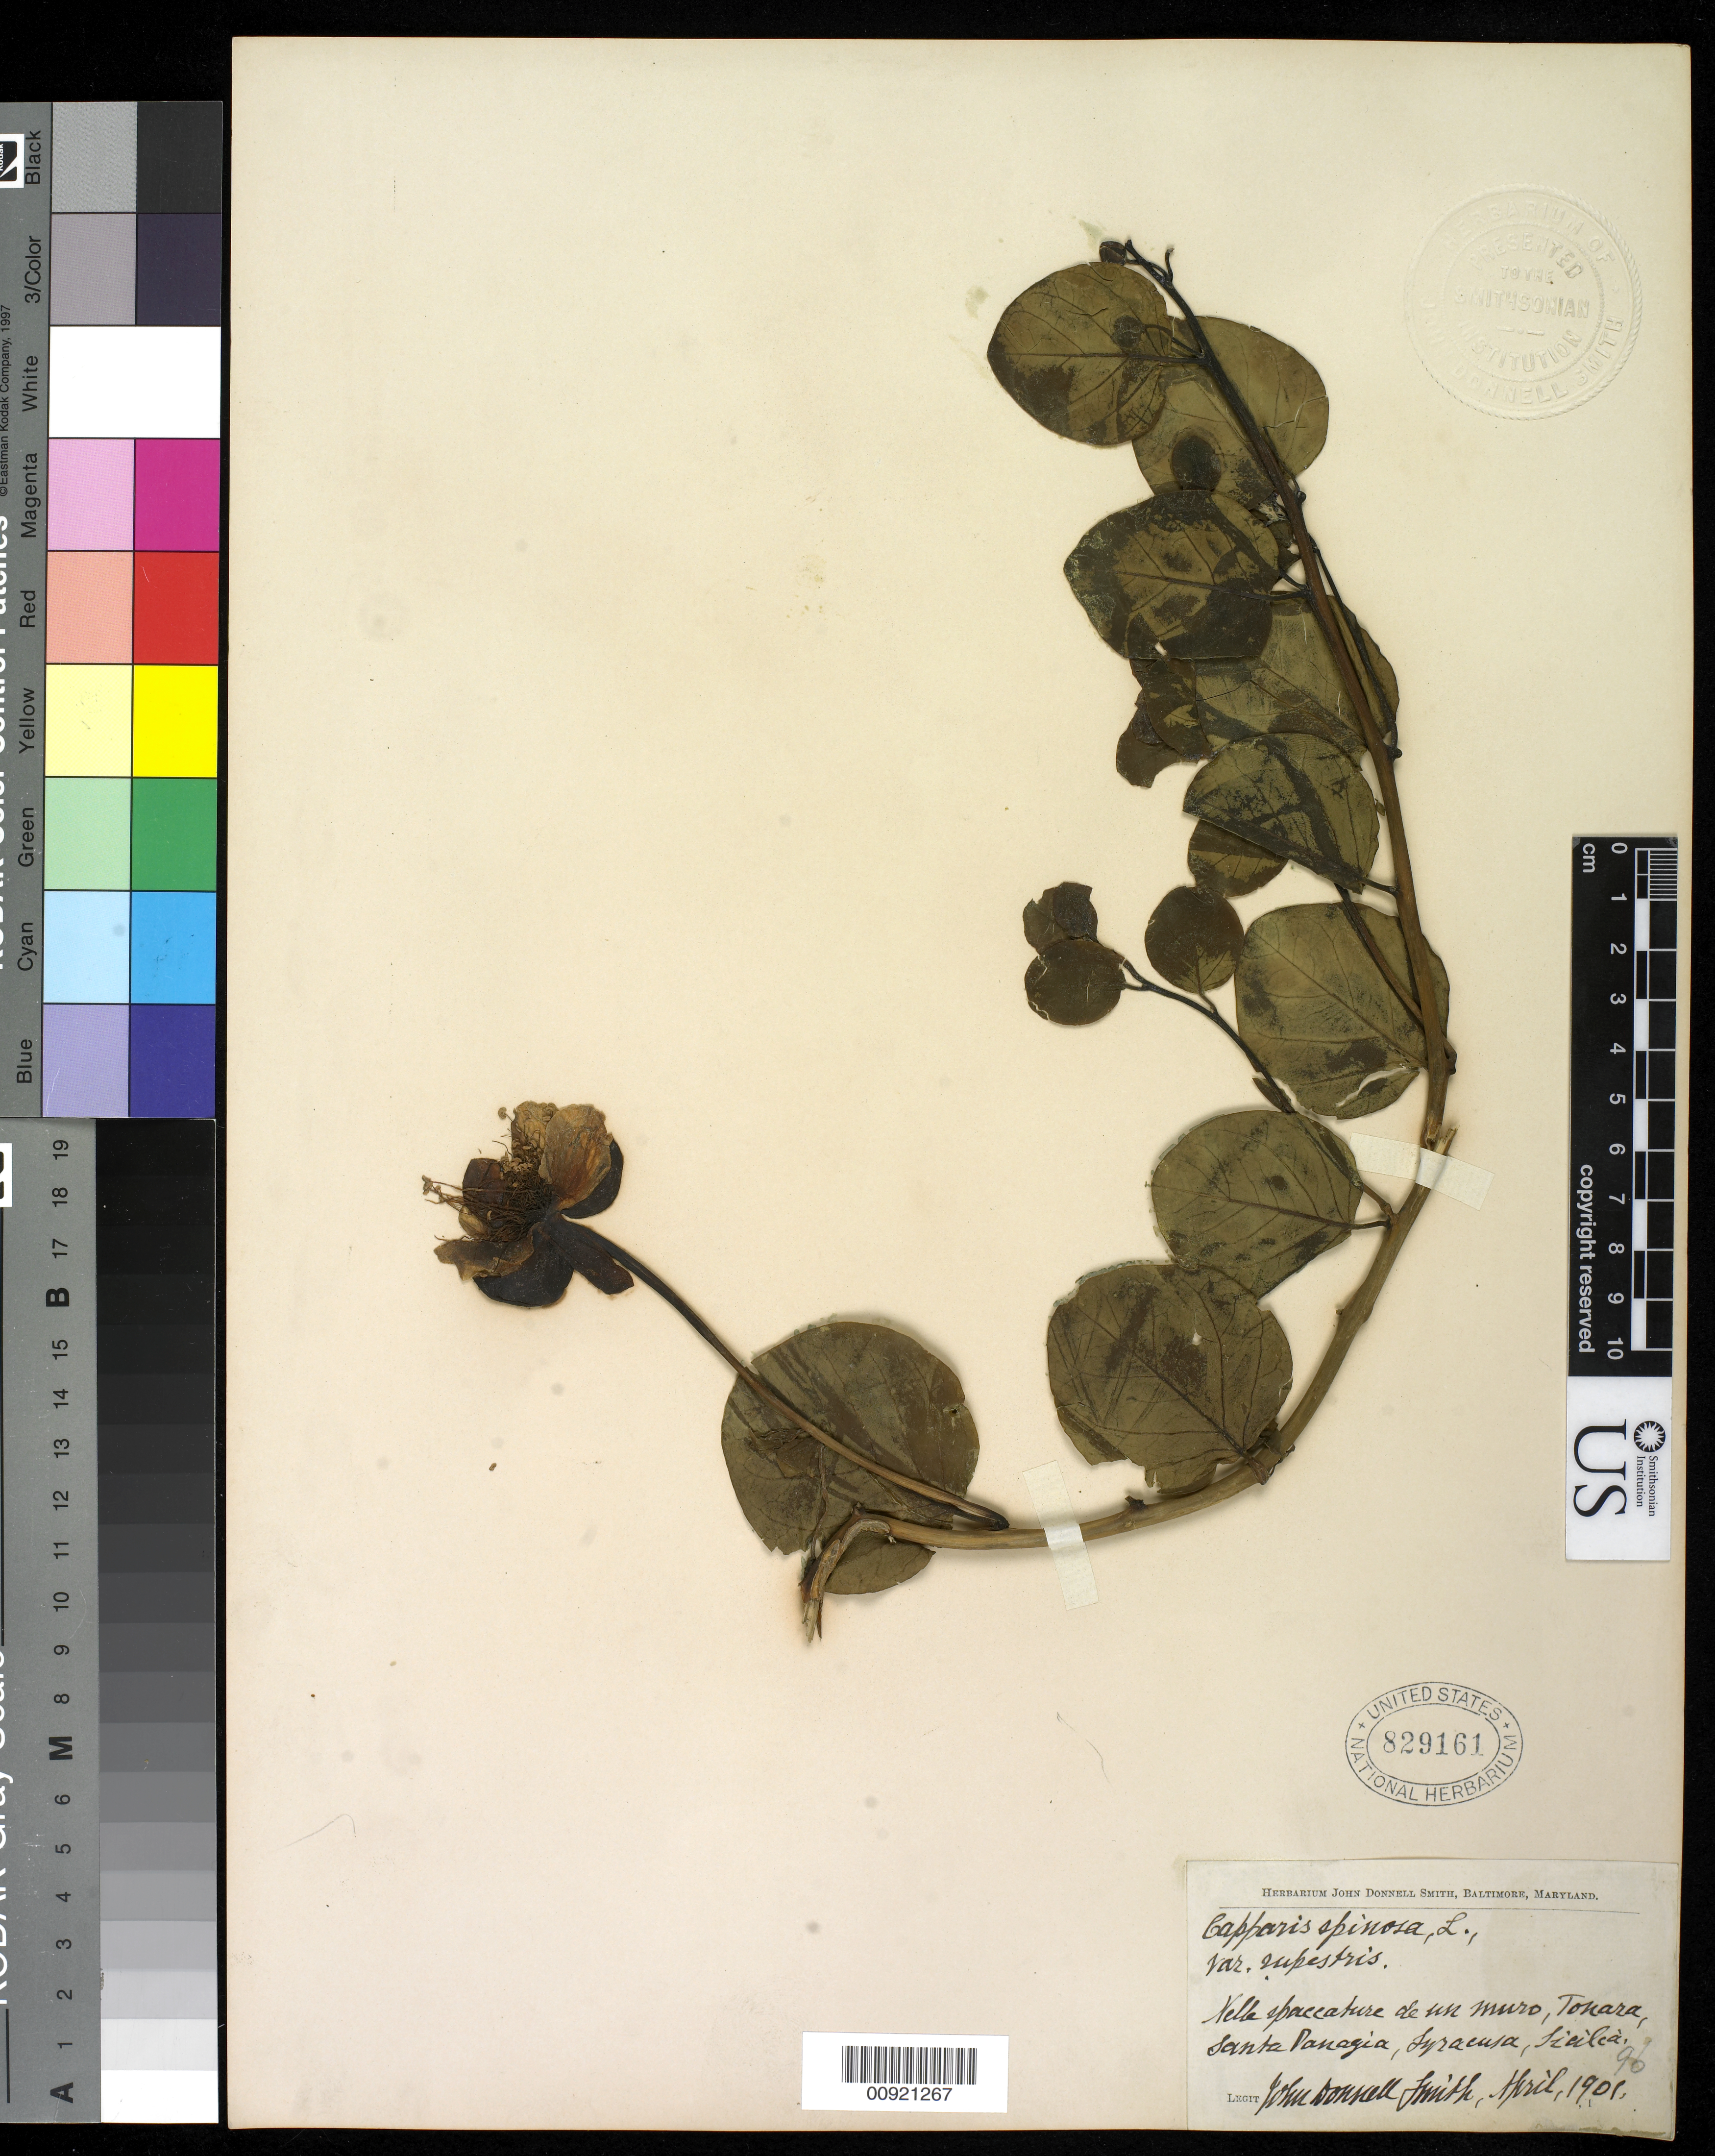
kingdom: Plantae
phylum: Tracheophyta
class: Magnoliopsida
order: Brassicales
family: Capparaceae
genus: Capparis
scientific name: Capparis spinosa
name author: L.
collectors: J. Donnell Smith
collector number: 96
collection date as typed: Apr 1901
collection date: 1901-04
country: Italy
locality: … Tonara, Santa Panagia, Lyracusa, Sicilia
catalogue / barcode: US 829161